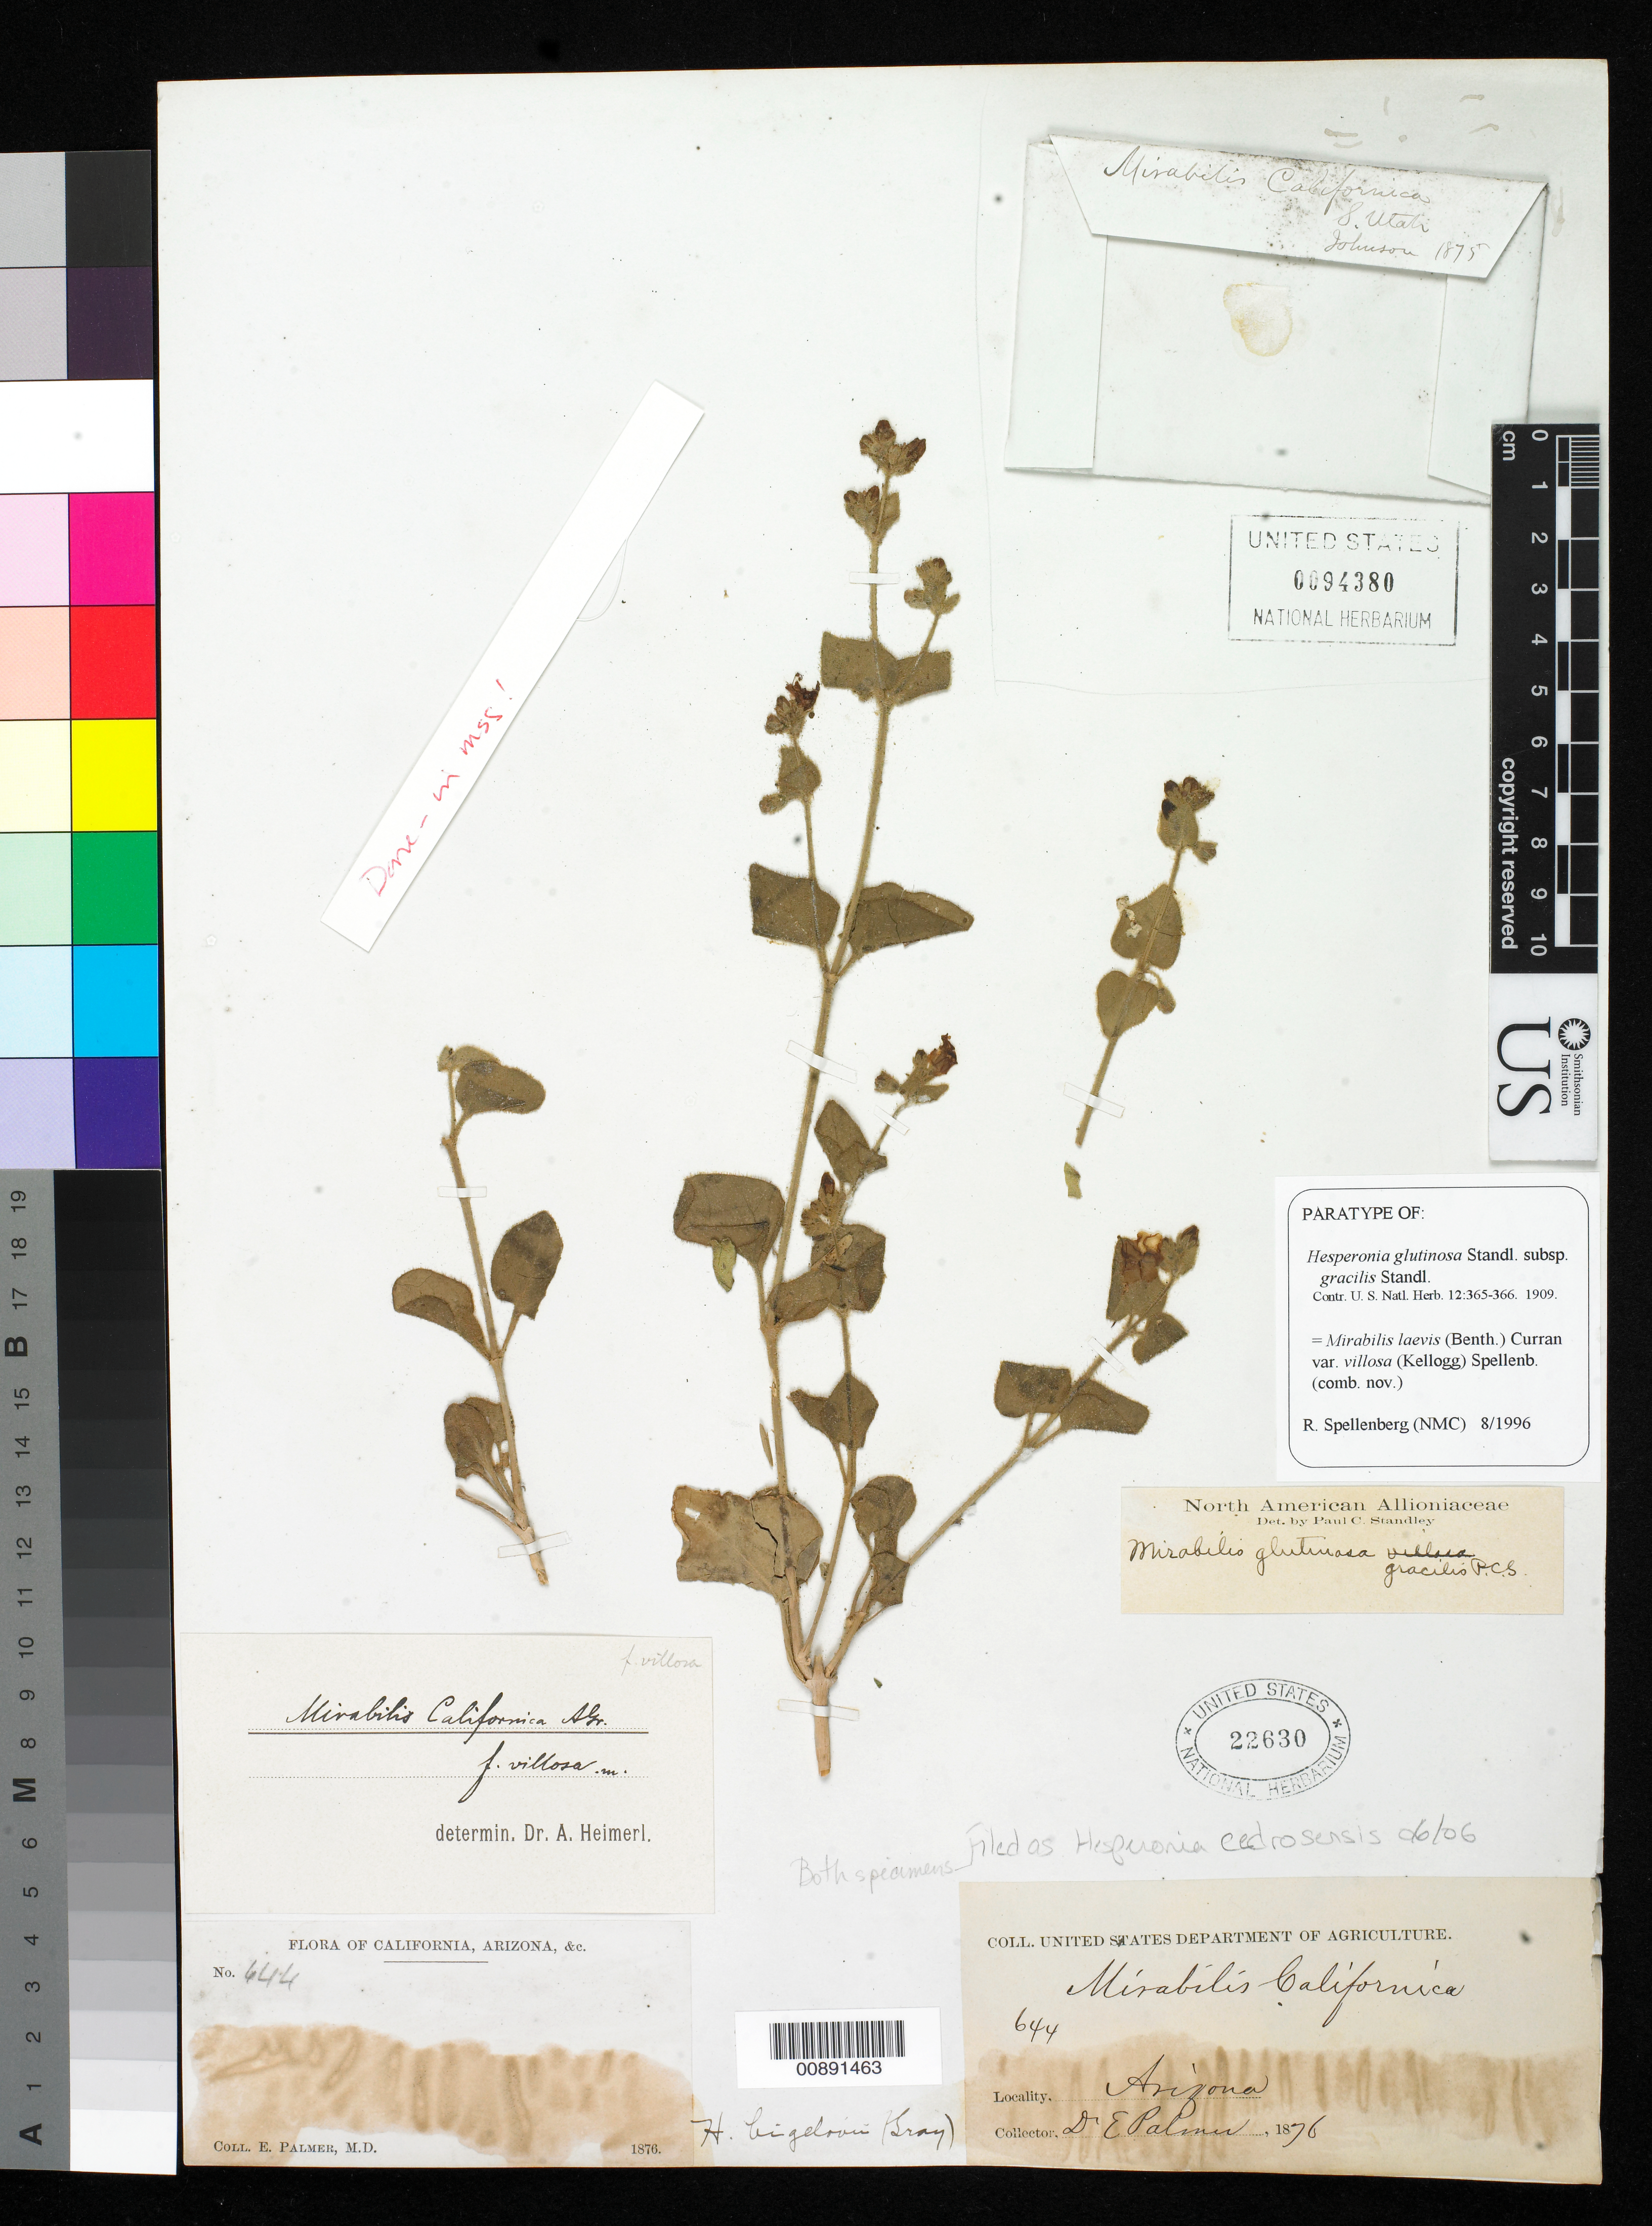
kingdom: Plantae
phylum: Tracheophyta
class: Magnoliopsida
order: Caryophyllales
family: Nyctaginaceae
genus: Mirabilis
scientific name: Mirabilis laevis var. villosa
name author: (Kellogg) Spellenb.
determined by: Spellenberg, R.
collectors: E. Palmer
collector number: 644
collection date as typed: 1876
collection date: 1876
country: United States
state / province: Arizona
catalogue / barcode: US 22630